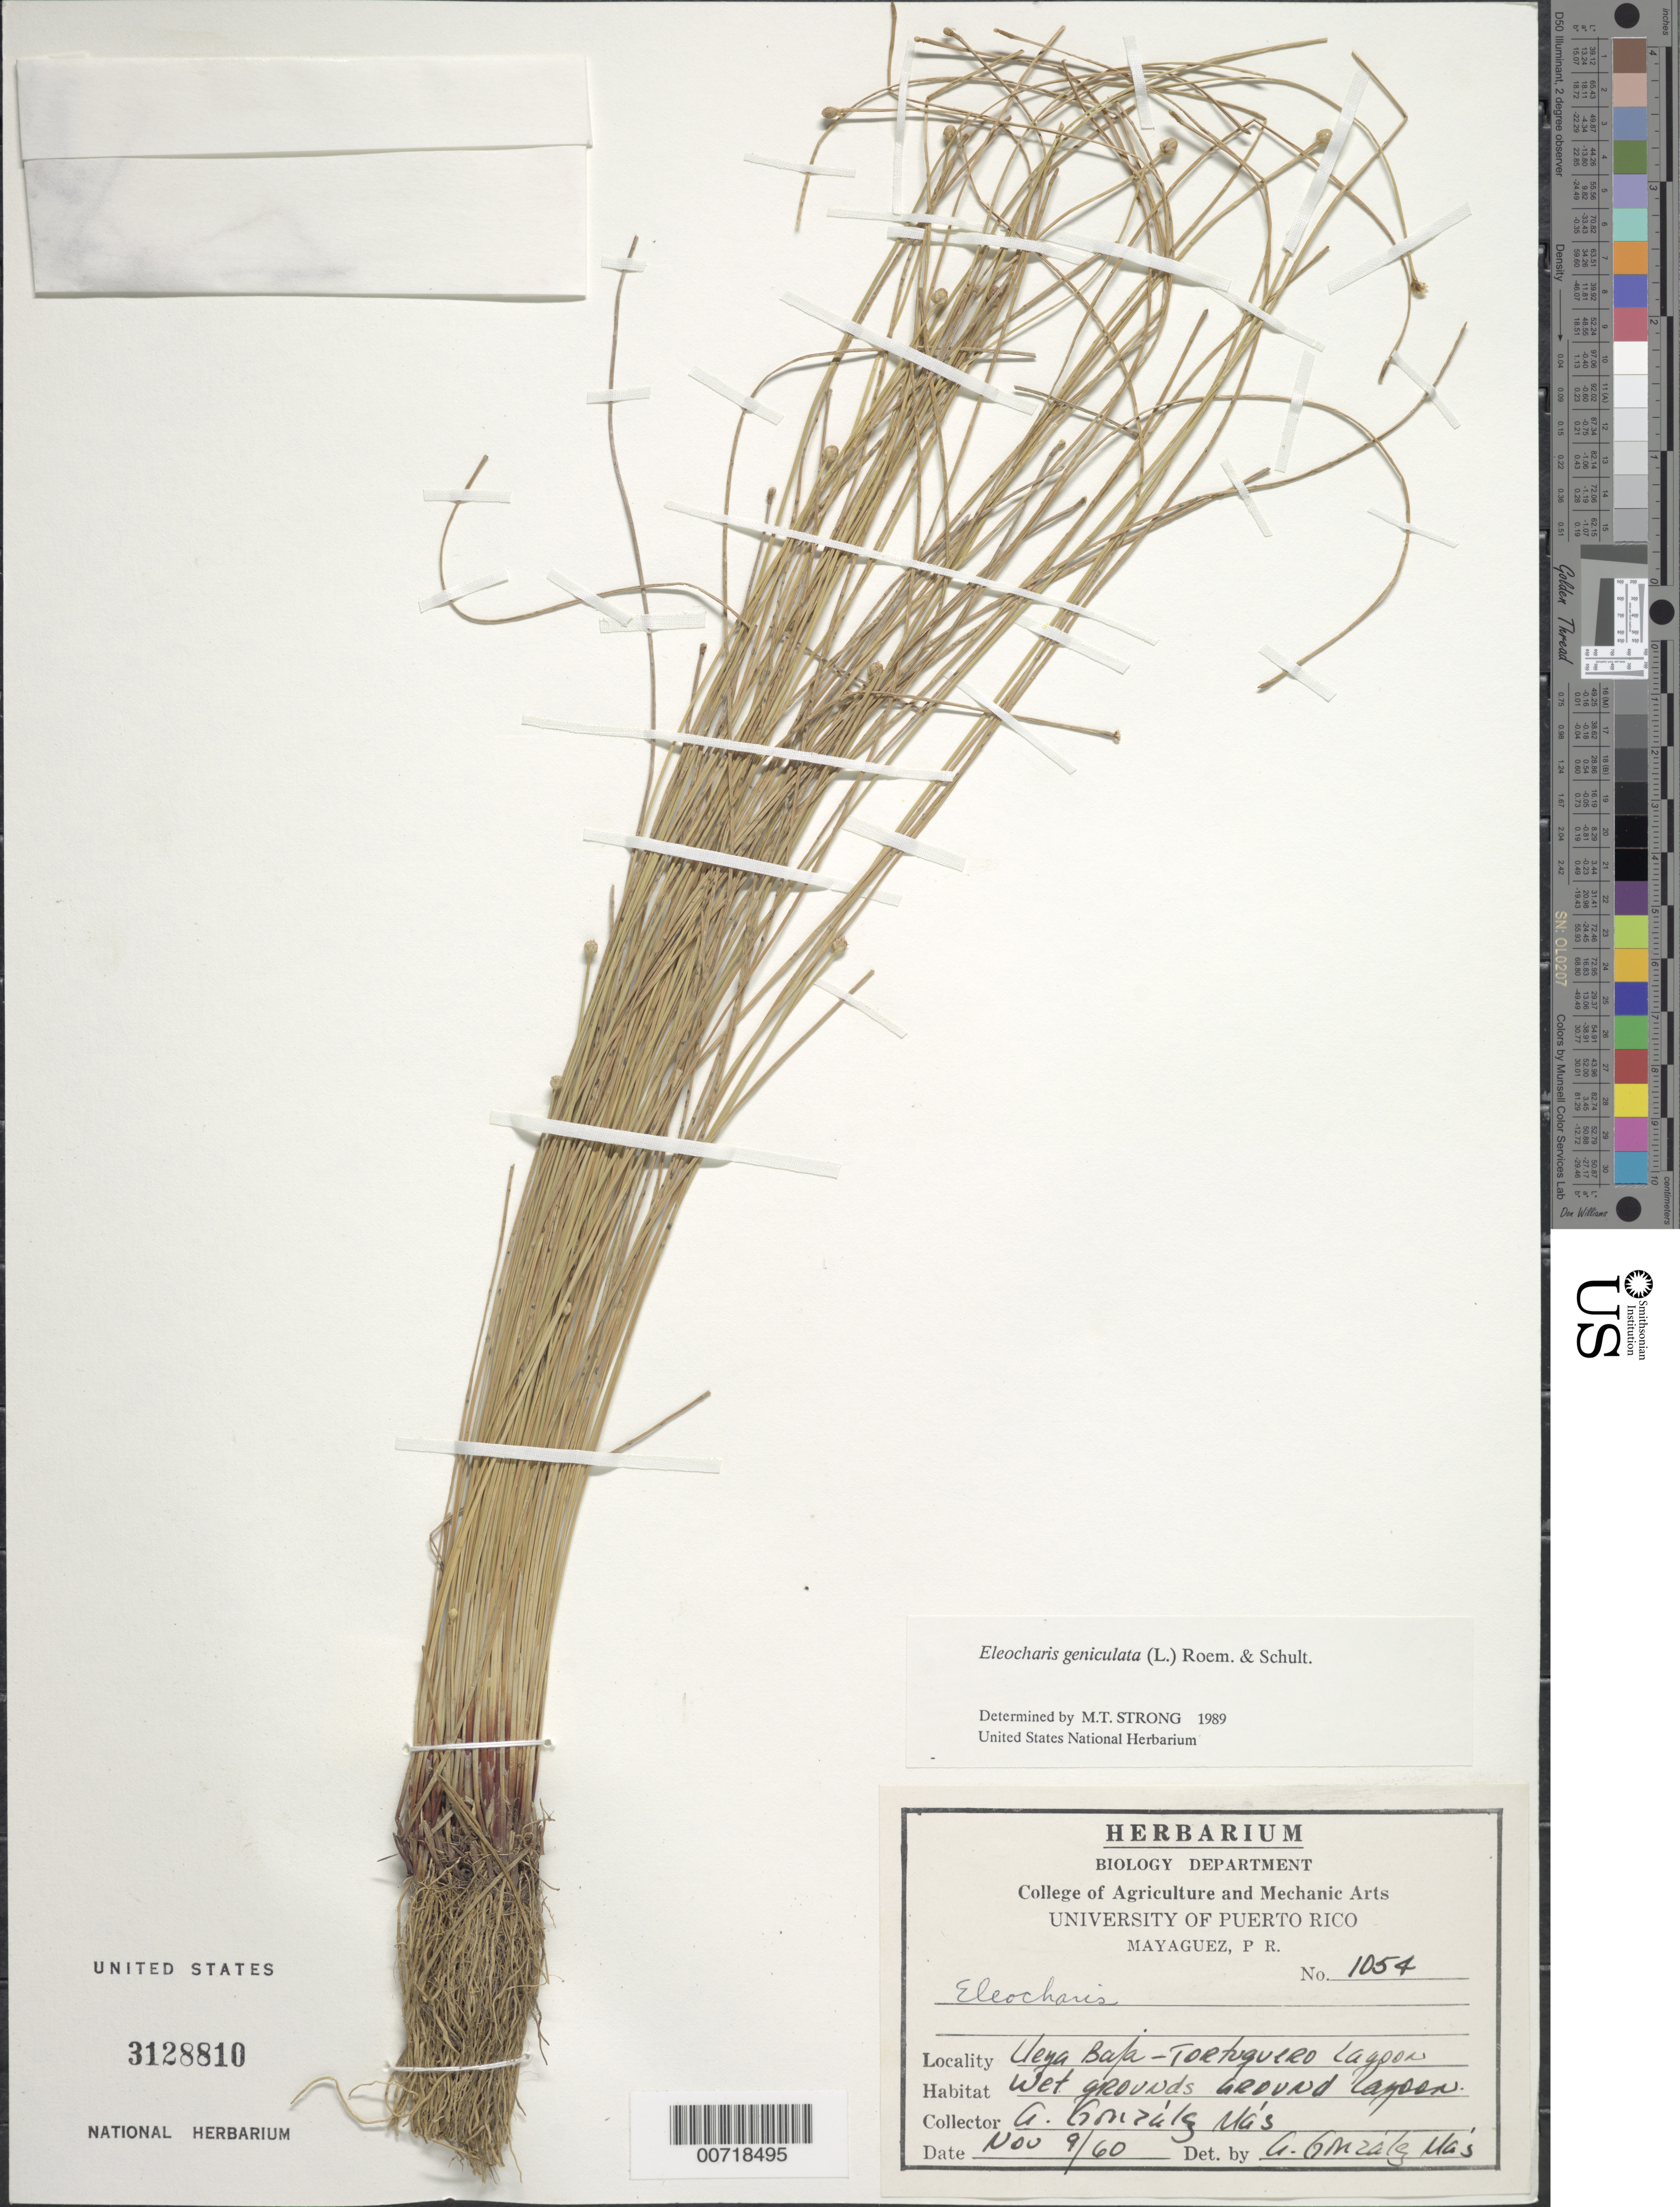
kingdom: Plantae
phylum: Tracheophyta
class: Liliopsida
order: Poales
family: Cyperaceae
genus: Eleocharis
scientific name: Eleocharis geniculata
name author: (L.) Roem. & Schult.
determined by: Strong, M. T., (US), Smithsonian Institution - National Museum of Natural History (UNITED STATES)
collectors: A. González Más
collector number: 1054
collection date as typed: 09 Nov 1960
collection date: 1960-11-09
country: Puerto Rico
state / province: Manatí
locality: Vega Baja: Tortuguero Lagoon.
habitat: Wet ground around lagoon.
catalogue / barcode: US 3128810